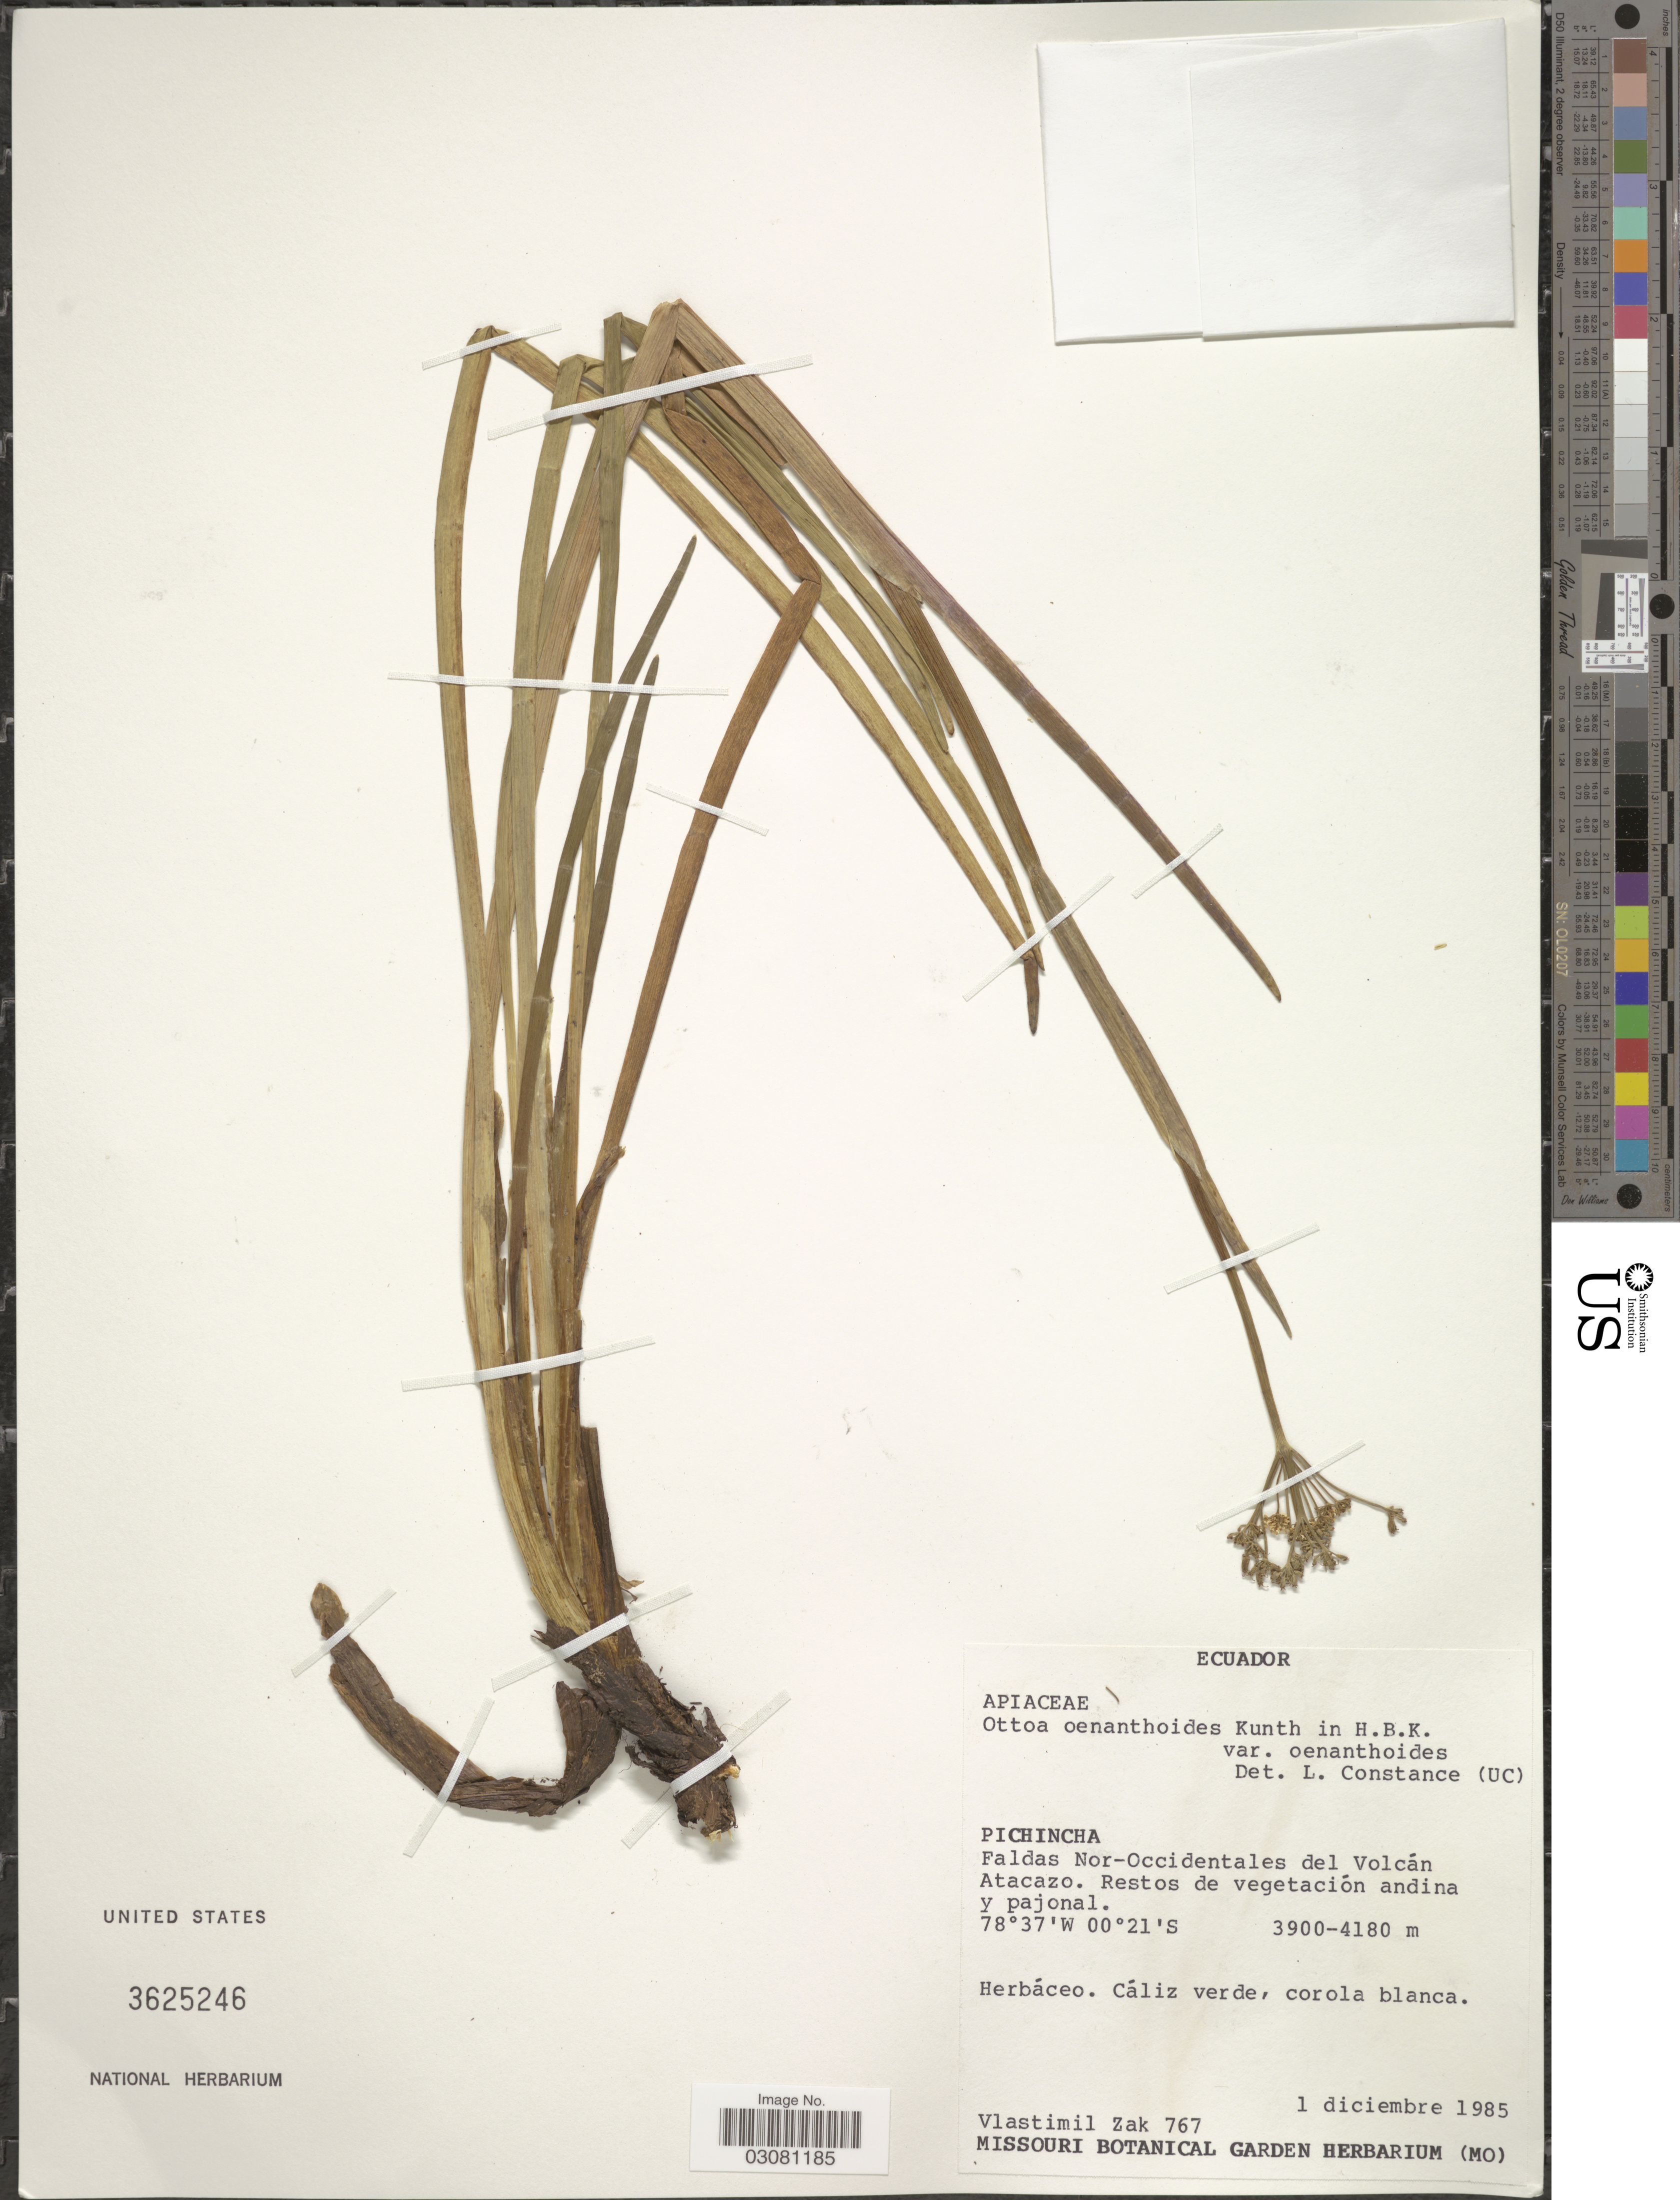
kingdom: Plantae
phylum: Tracheophyta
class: Magnoliopsida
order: Apiales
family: Apiaceae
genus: Ottoa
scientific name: Ottoa oenanthoides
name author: Kunth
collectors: V. Zak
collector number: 767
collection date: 1985-12-01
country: Ecuador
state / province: Pichincha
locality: Faldas Nor-Occidentales del Volcán Atacazo.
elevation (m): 3900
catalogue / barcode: US 3625246